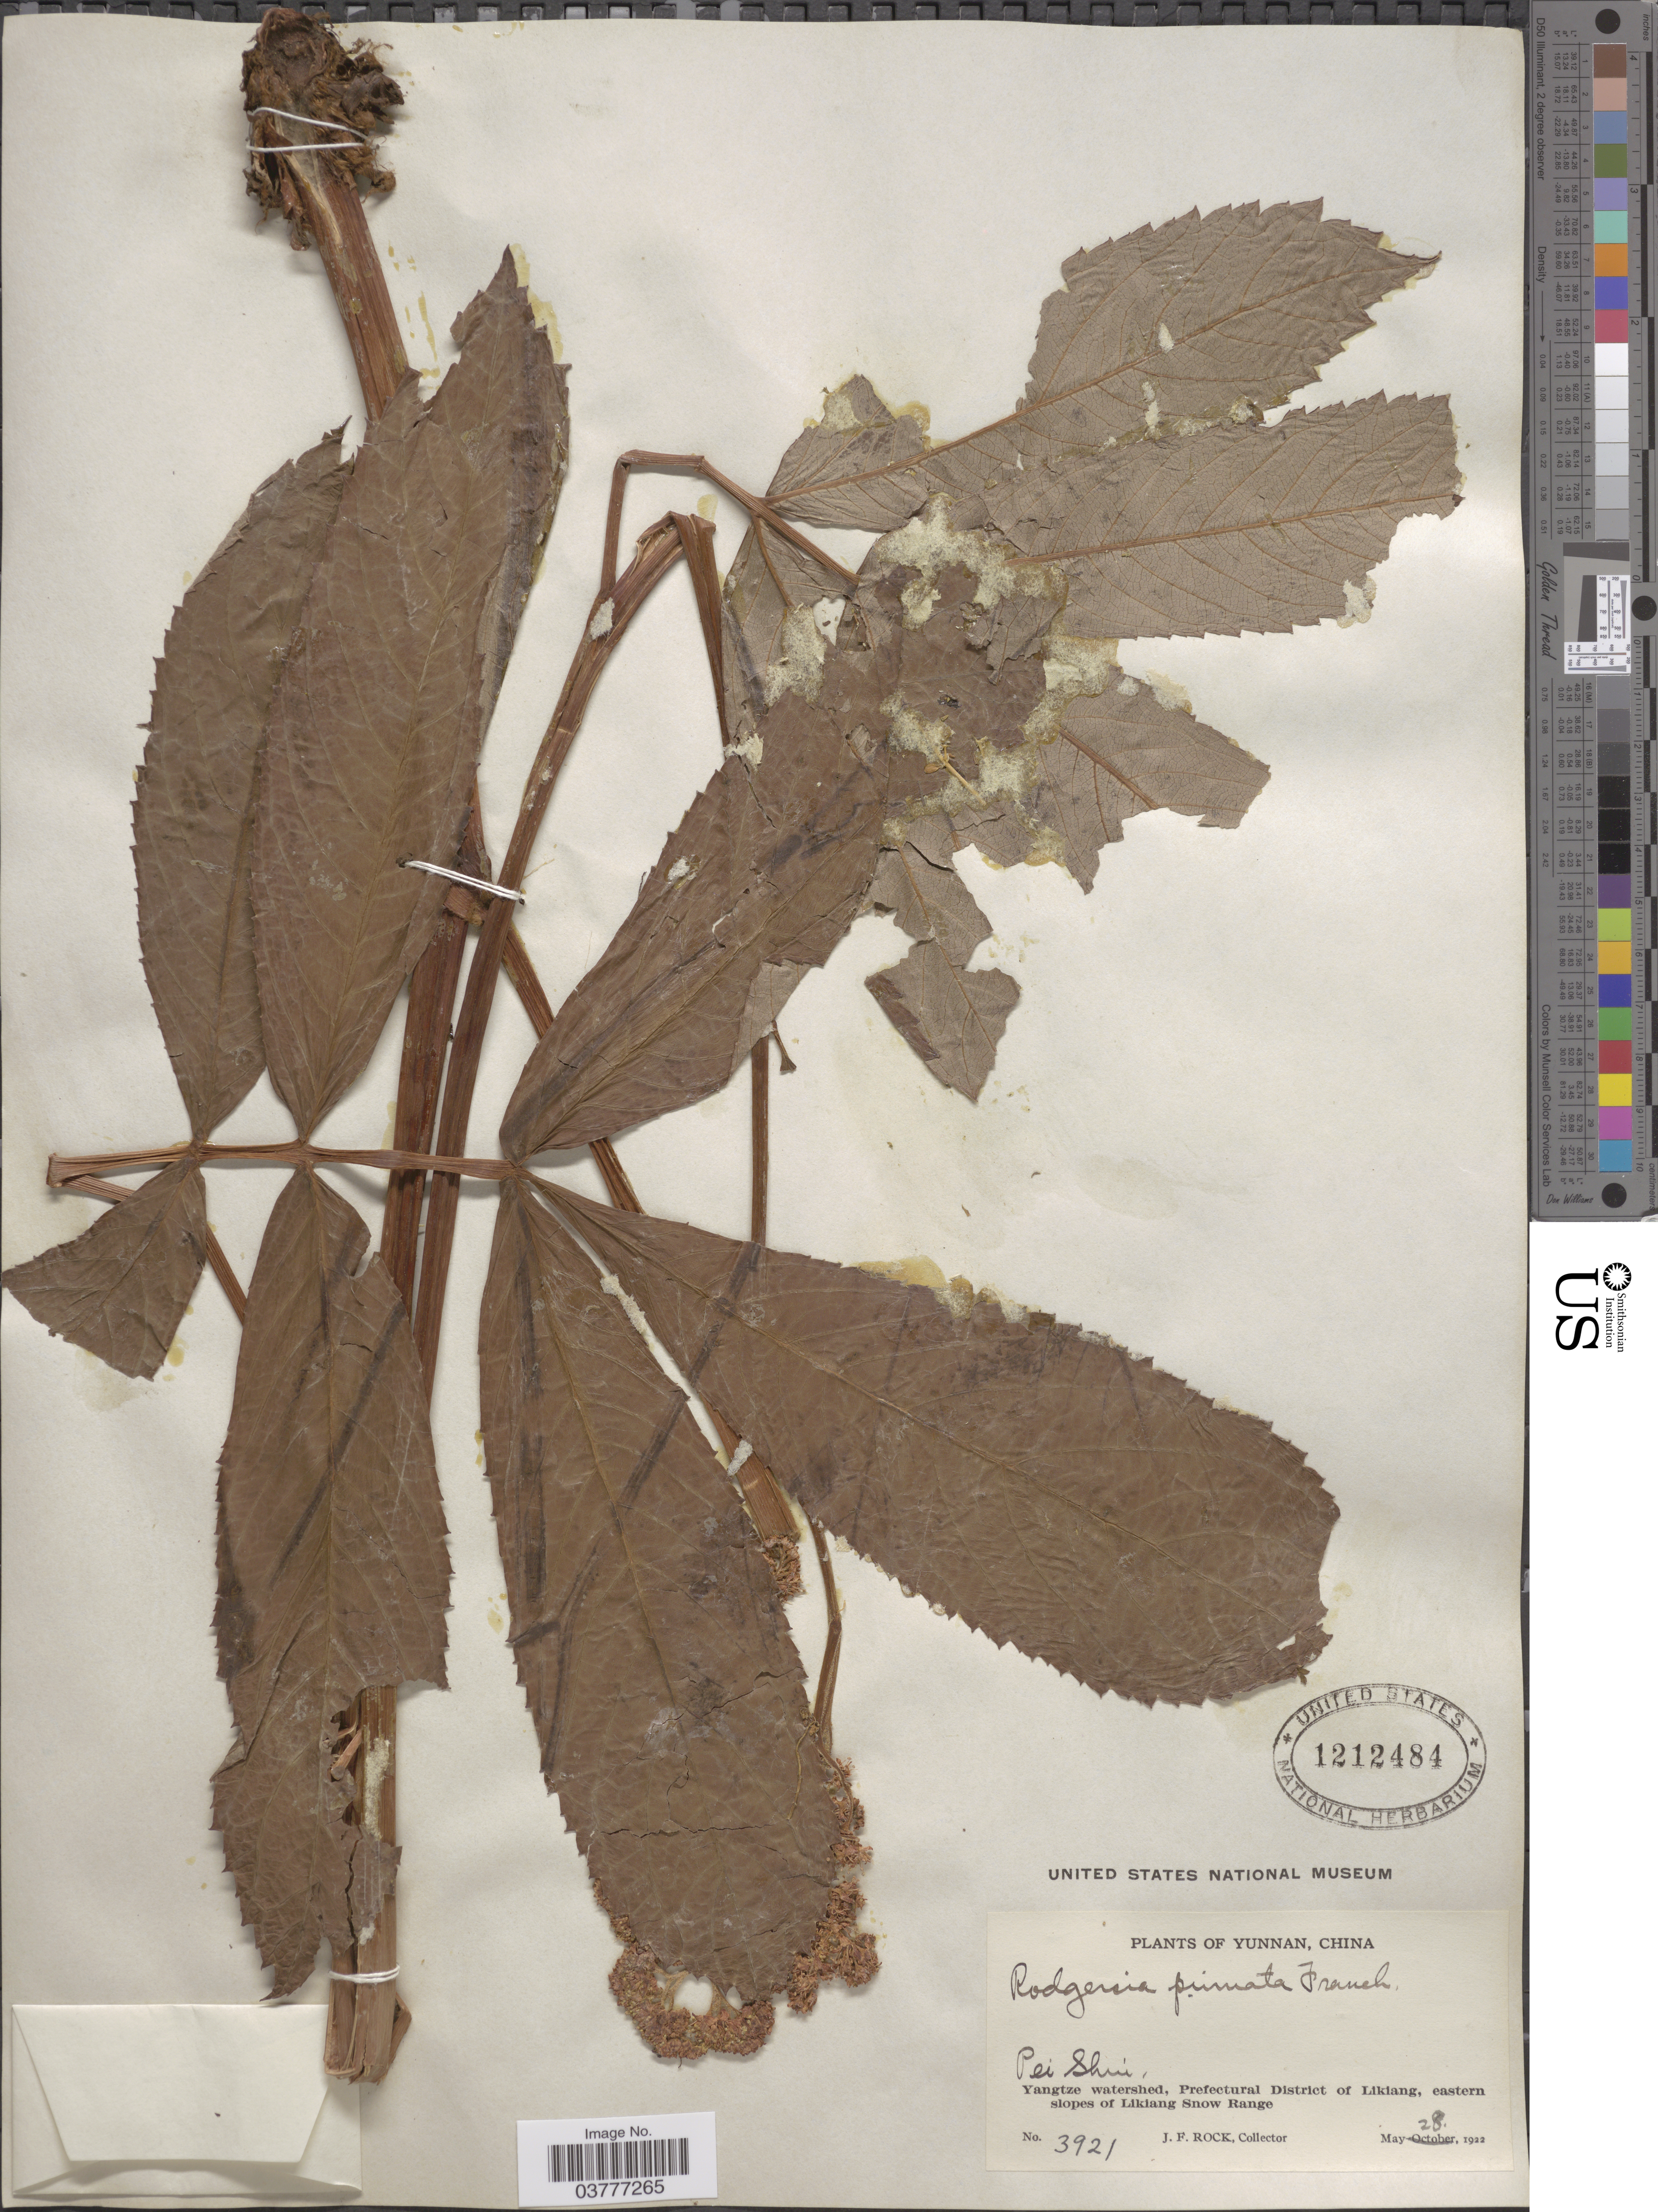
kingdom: Plantae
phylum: Tracheophyta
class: Magnoliopsida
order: Saxifragales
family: Saxifragaceae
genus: Rodgersia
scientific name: Rodgersia pinnata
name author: Franch.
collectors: J. Rock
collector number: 3921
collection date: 1922-05-28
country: China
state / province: Yunnan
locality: Pei Shui.* Yangtze watershed, Prefectural District of Likiang, eastern slopes of Likiang Snow Range.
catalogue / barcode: US 1212484